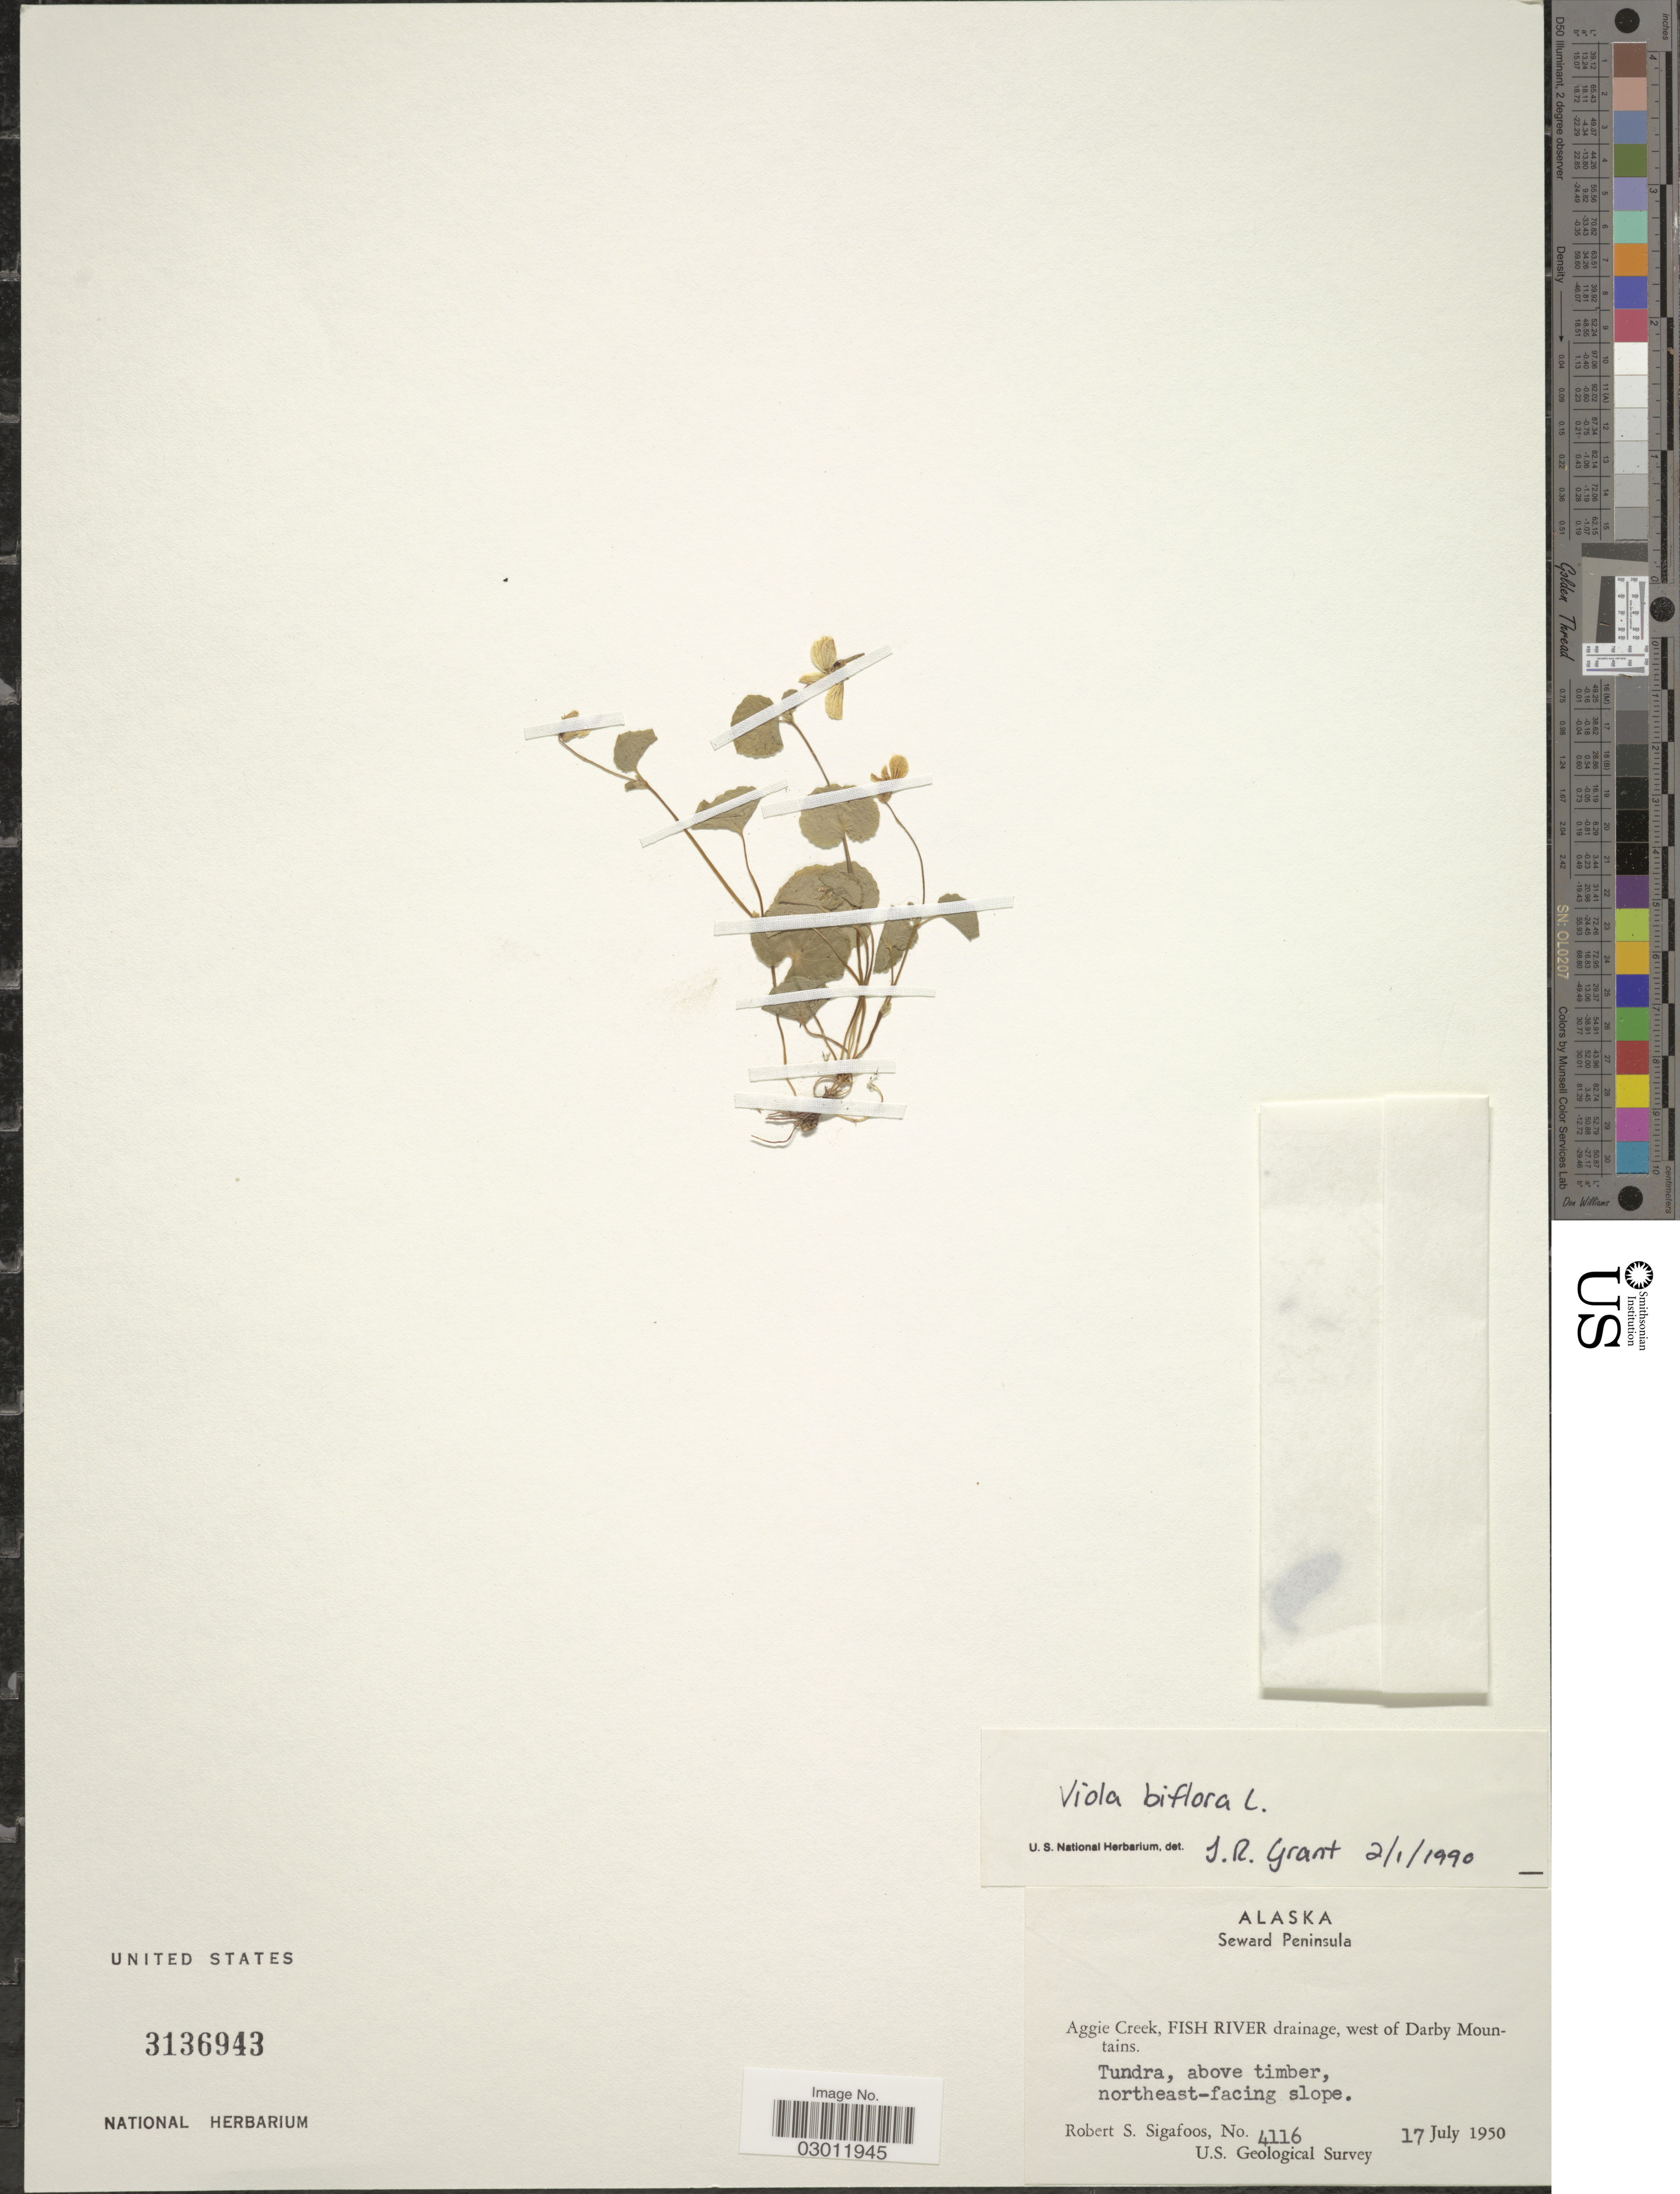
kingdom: Plantae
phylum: Tracheophyta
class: Magnoliopsida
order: Malpighiales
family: Violaceae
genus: Viola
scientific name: Viola biflora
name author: L.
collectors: R. Sigafoos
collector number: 4116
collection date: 1950-07-17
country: United States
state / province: Alaska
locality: Seward Peninsula. Aggie Creek, Fish River drainage, west of Darby Mountains.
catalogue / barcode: US 3136943